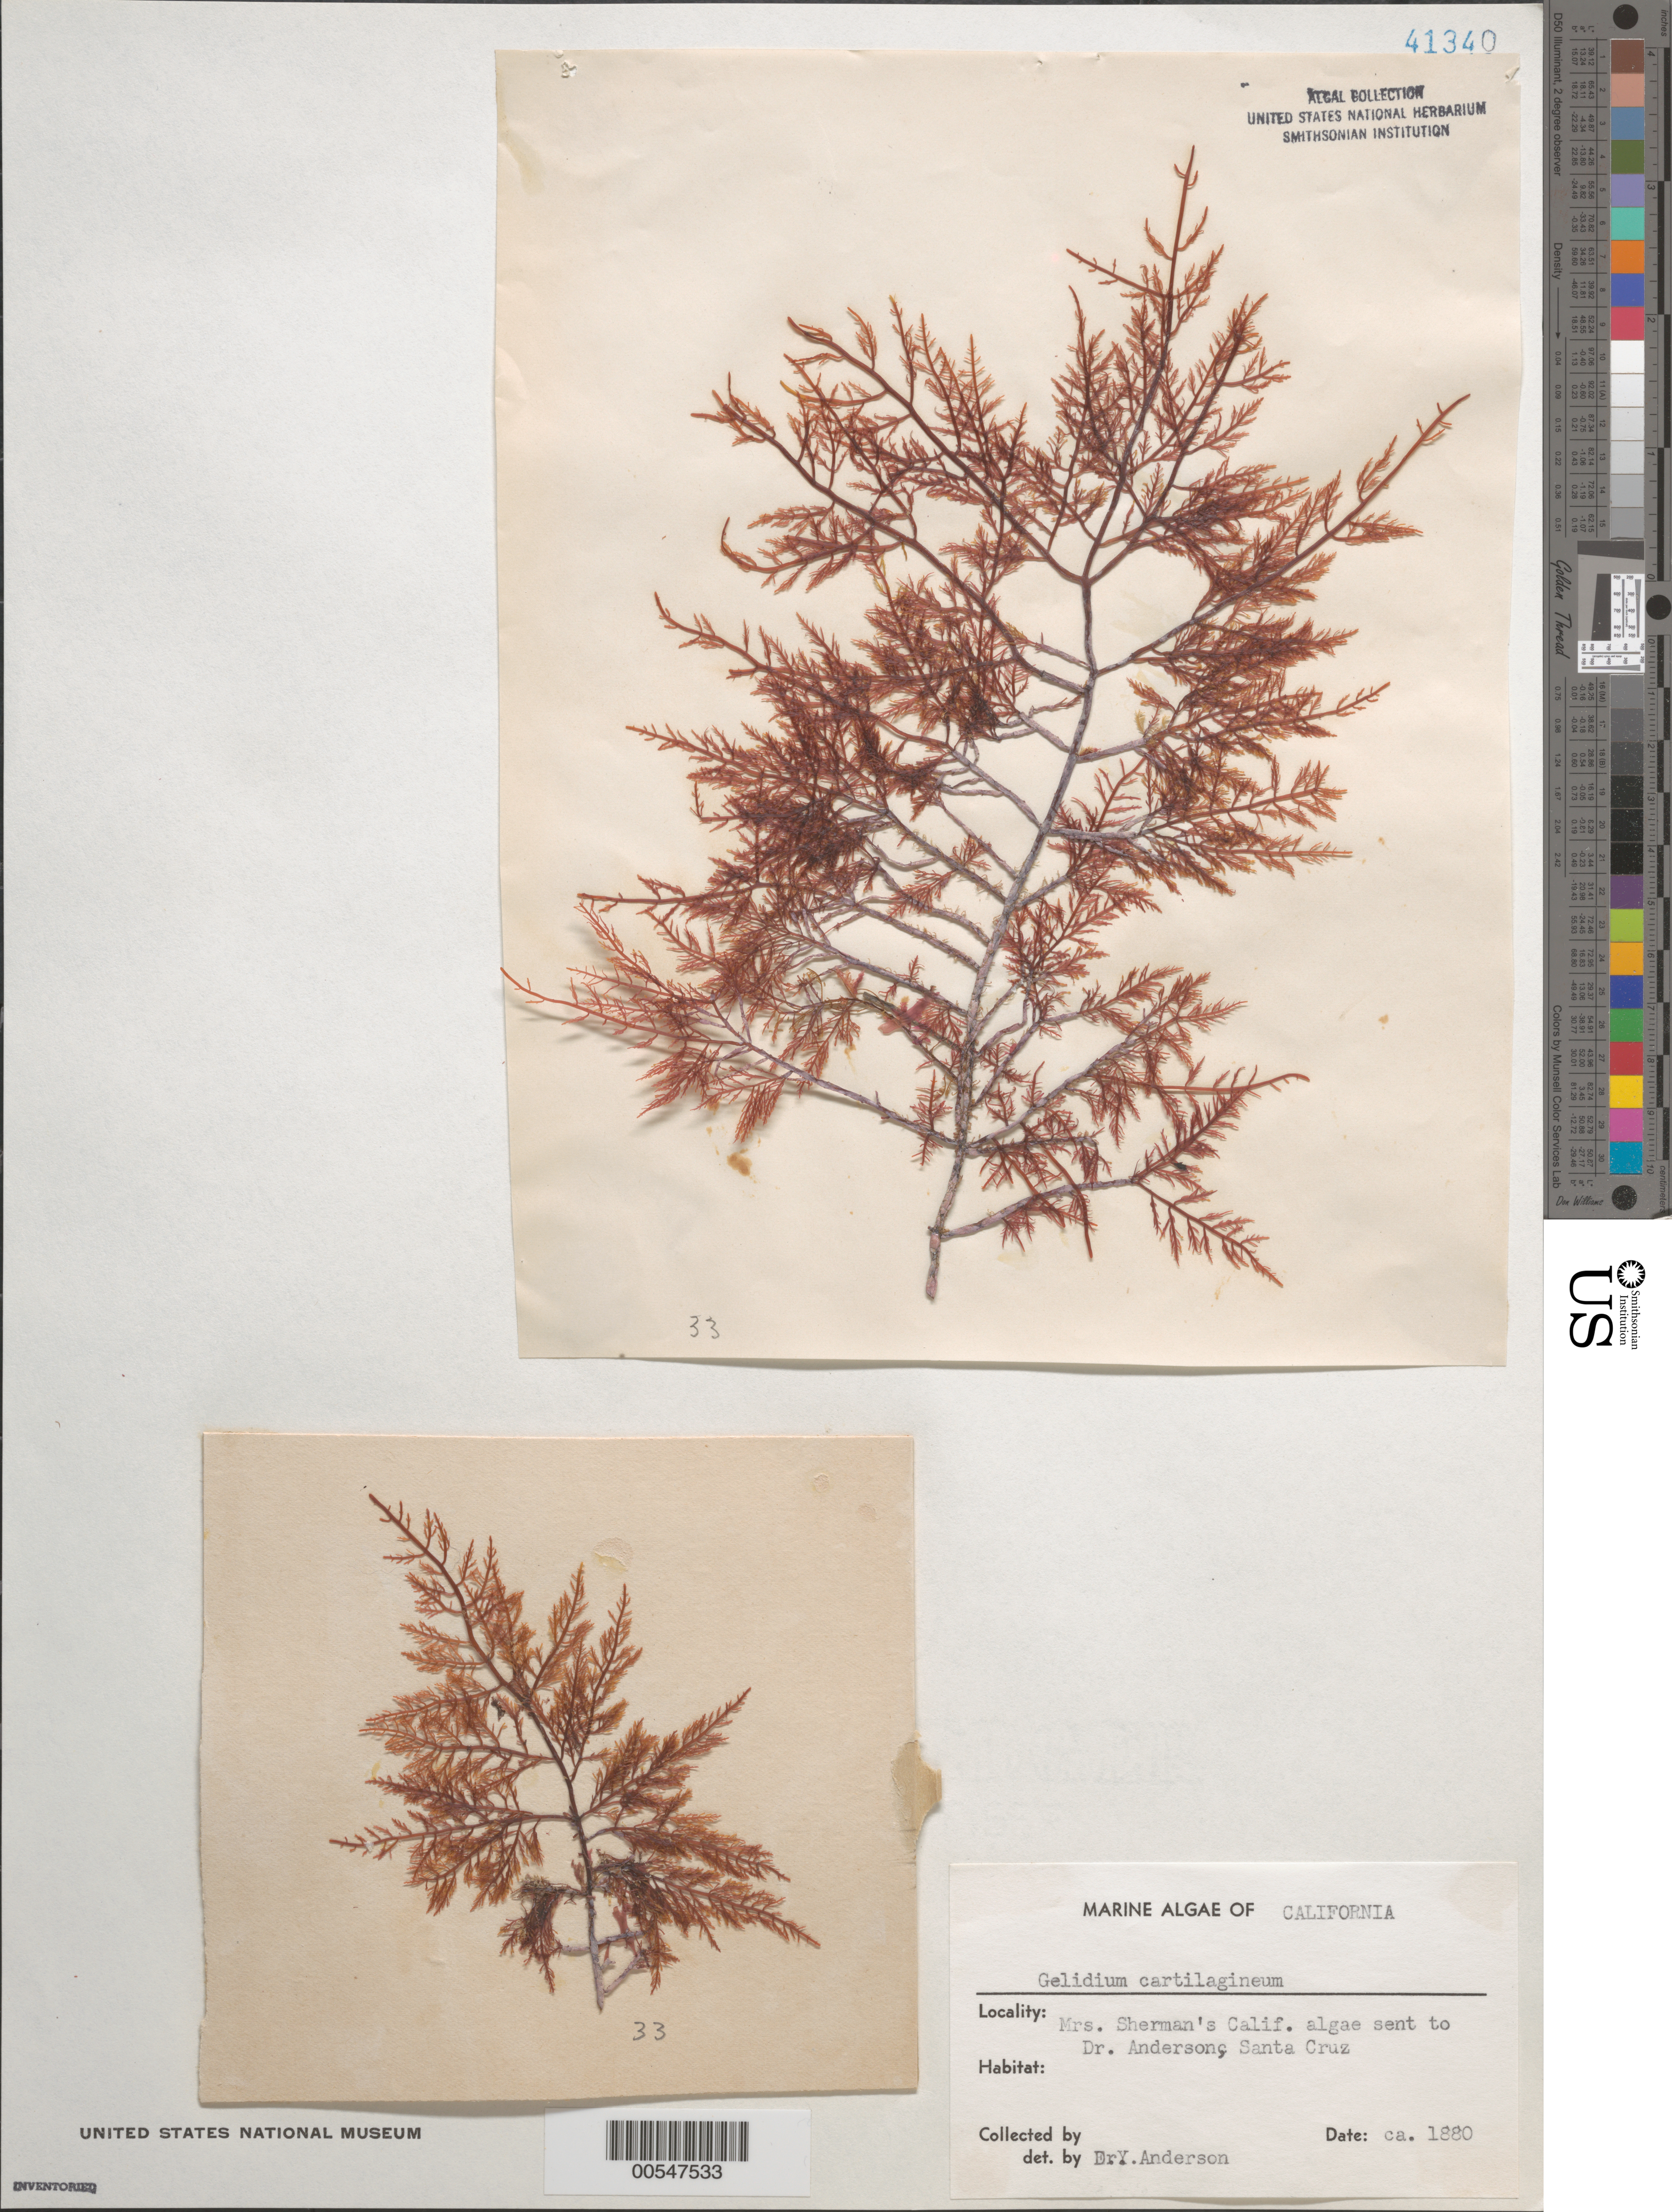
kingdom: Plantae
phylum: Rhodophyta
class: Florideophyceae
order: Plocamiales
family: Plocamiaceae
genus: Plocamium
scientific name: Plocamium cartilagineum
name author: (L.) P.S. Dixon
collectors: M. Sherman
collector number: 33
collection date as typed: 1880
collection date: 1880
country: United States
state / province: California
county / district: San Diego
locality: False Bay, San Diego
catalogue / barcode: US 41340